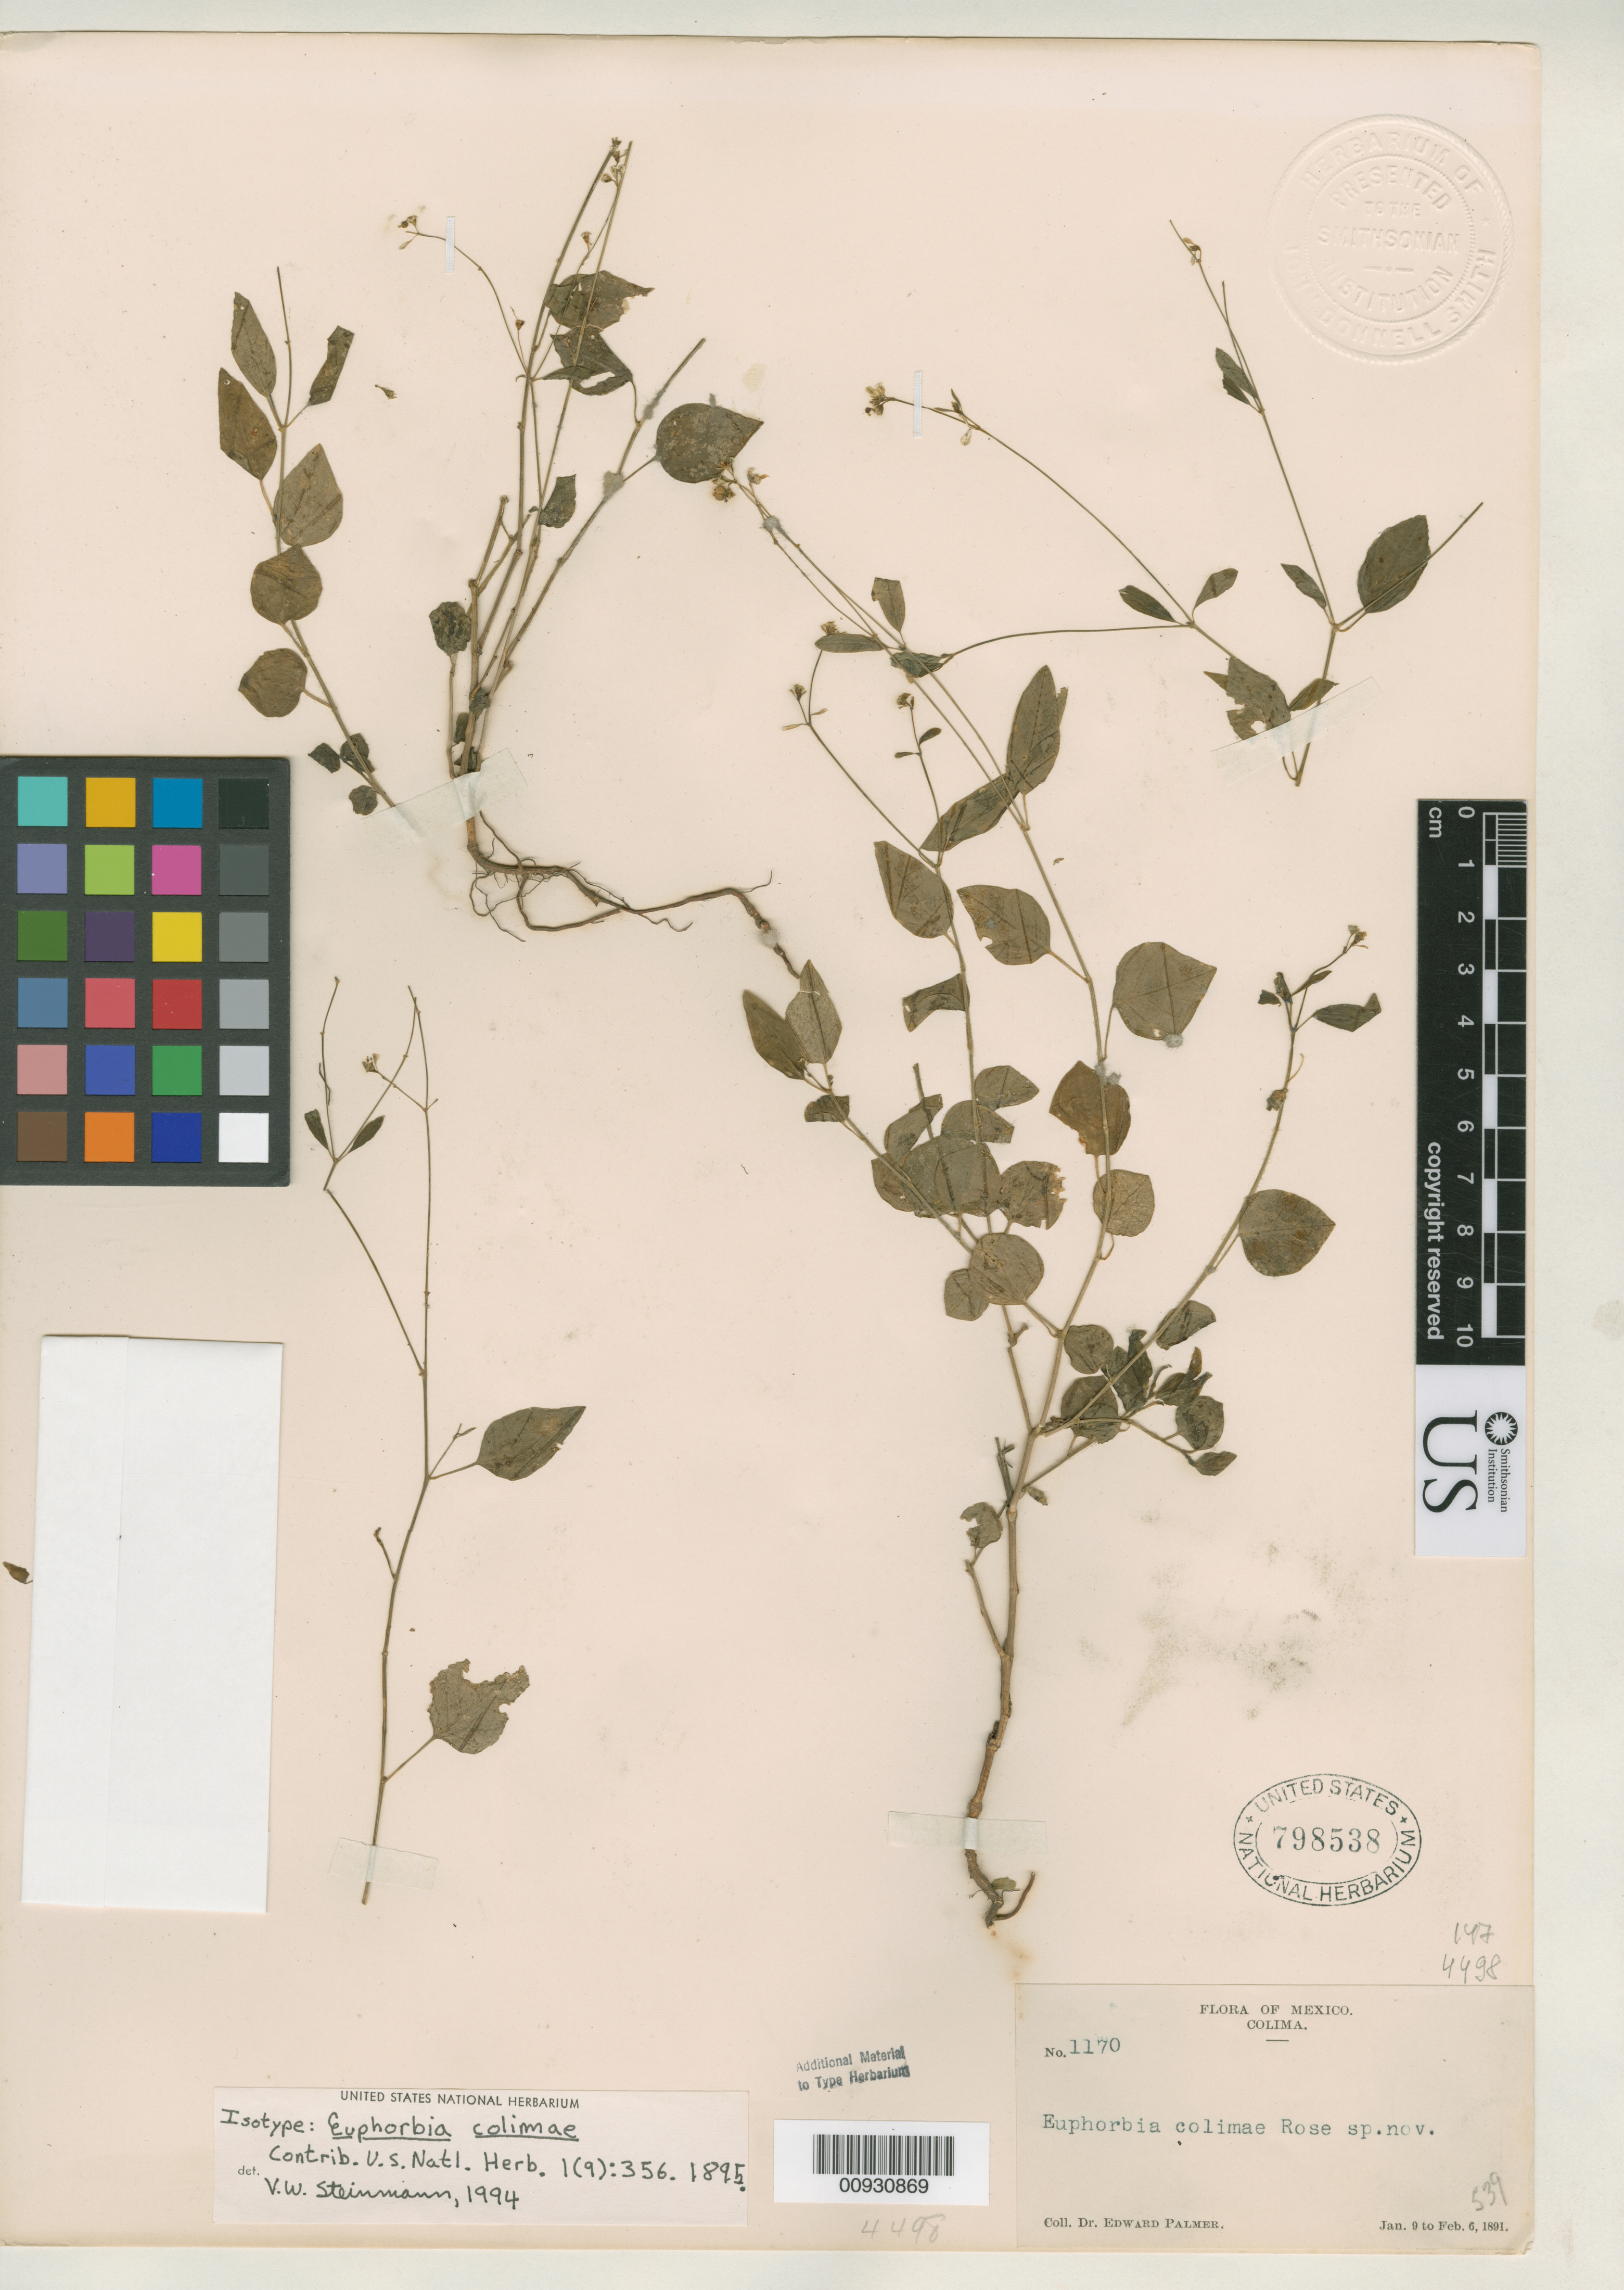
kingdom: Plantae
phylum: Tracheophyta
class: Magnoliopsida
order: Malpighiales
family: Euphorbiaceae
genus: Euphorbia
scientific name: Euphorbia colimae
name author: Rose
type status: Isotype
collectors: E. Palmer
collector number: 1170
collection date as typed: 09 Jan 1891 to 06 Feb 1891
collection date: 1891-01-09/1891-02-06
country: Mexico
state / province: Colima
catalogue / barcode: US 798538